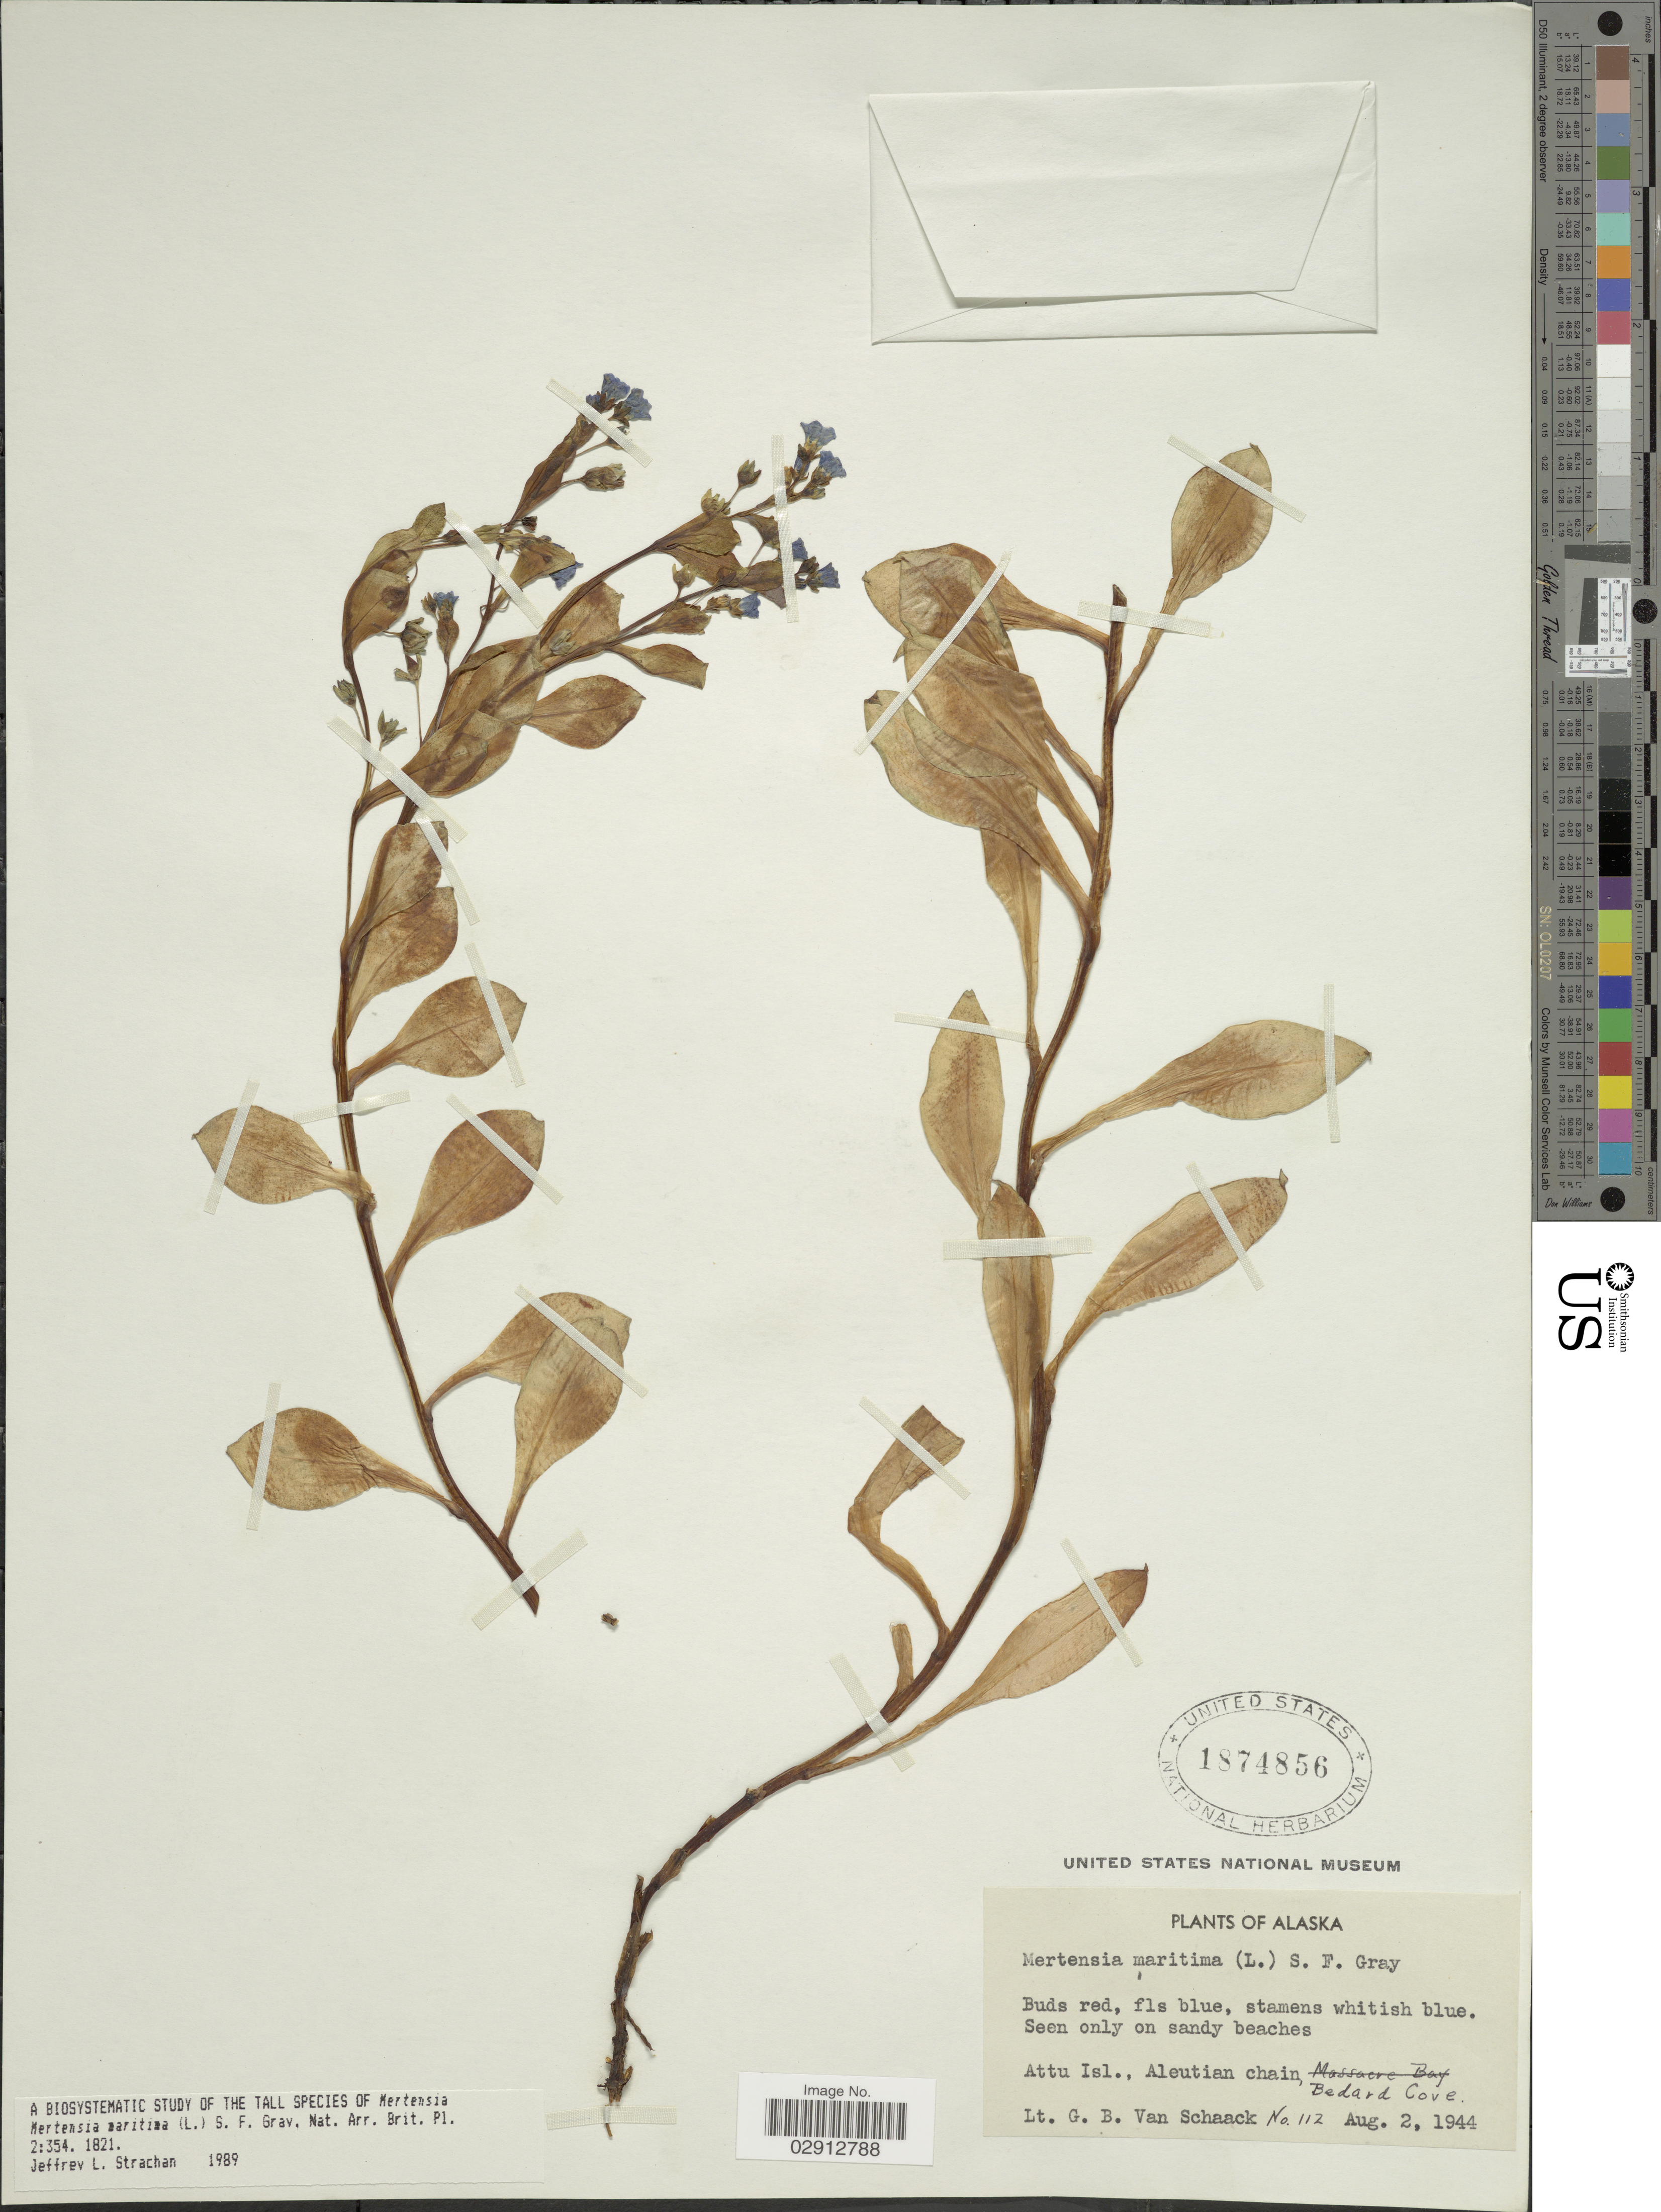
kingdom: Plantae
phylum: Tracheophyta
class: Magnoliopsida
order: Boraginales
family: Boraginaceae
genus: Mertensia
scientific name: Mertensia maritima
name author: (L.) S.F. Gray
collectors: G. Van Schaack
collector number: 112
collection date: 1944-08-02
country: United States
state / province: Alaska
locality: Attu Isl., Aleutian chain, Bedard Cove.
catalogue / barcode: US 1874856